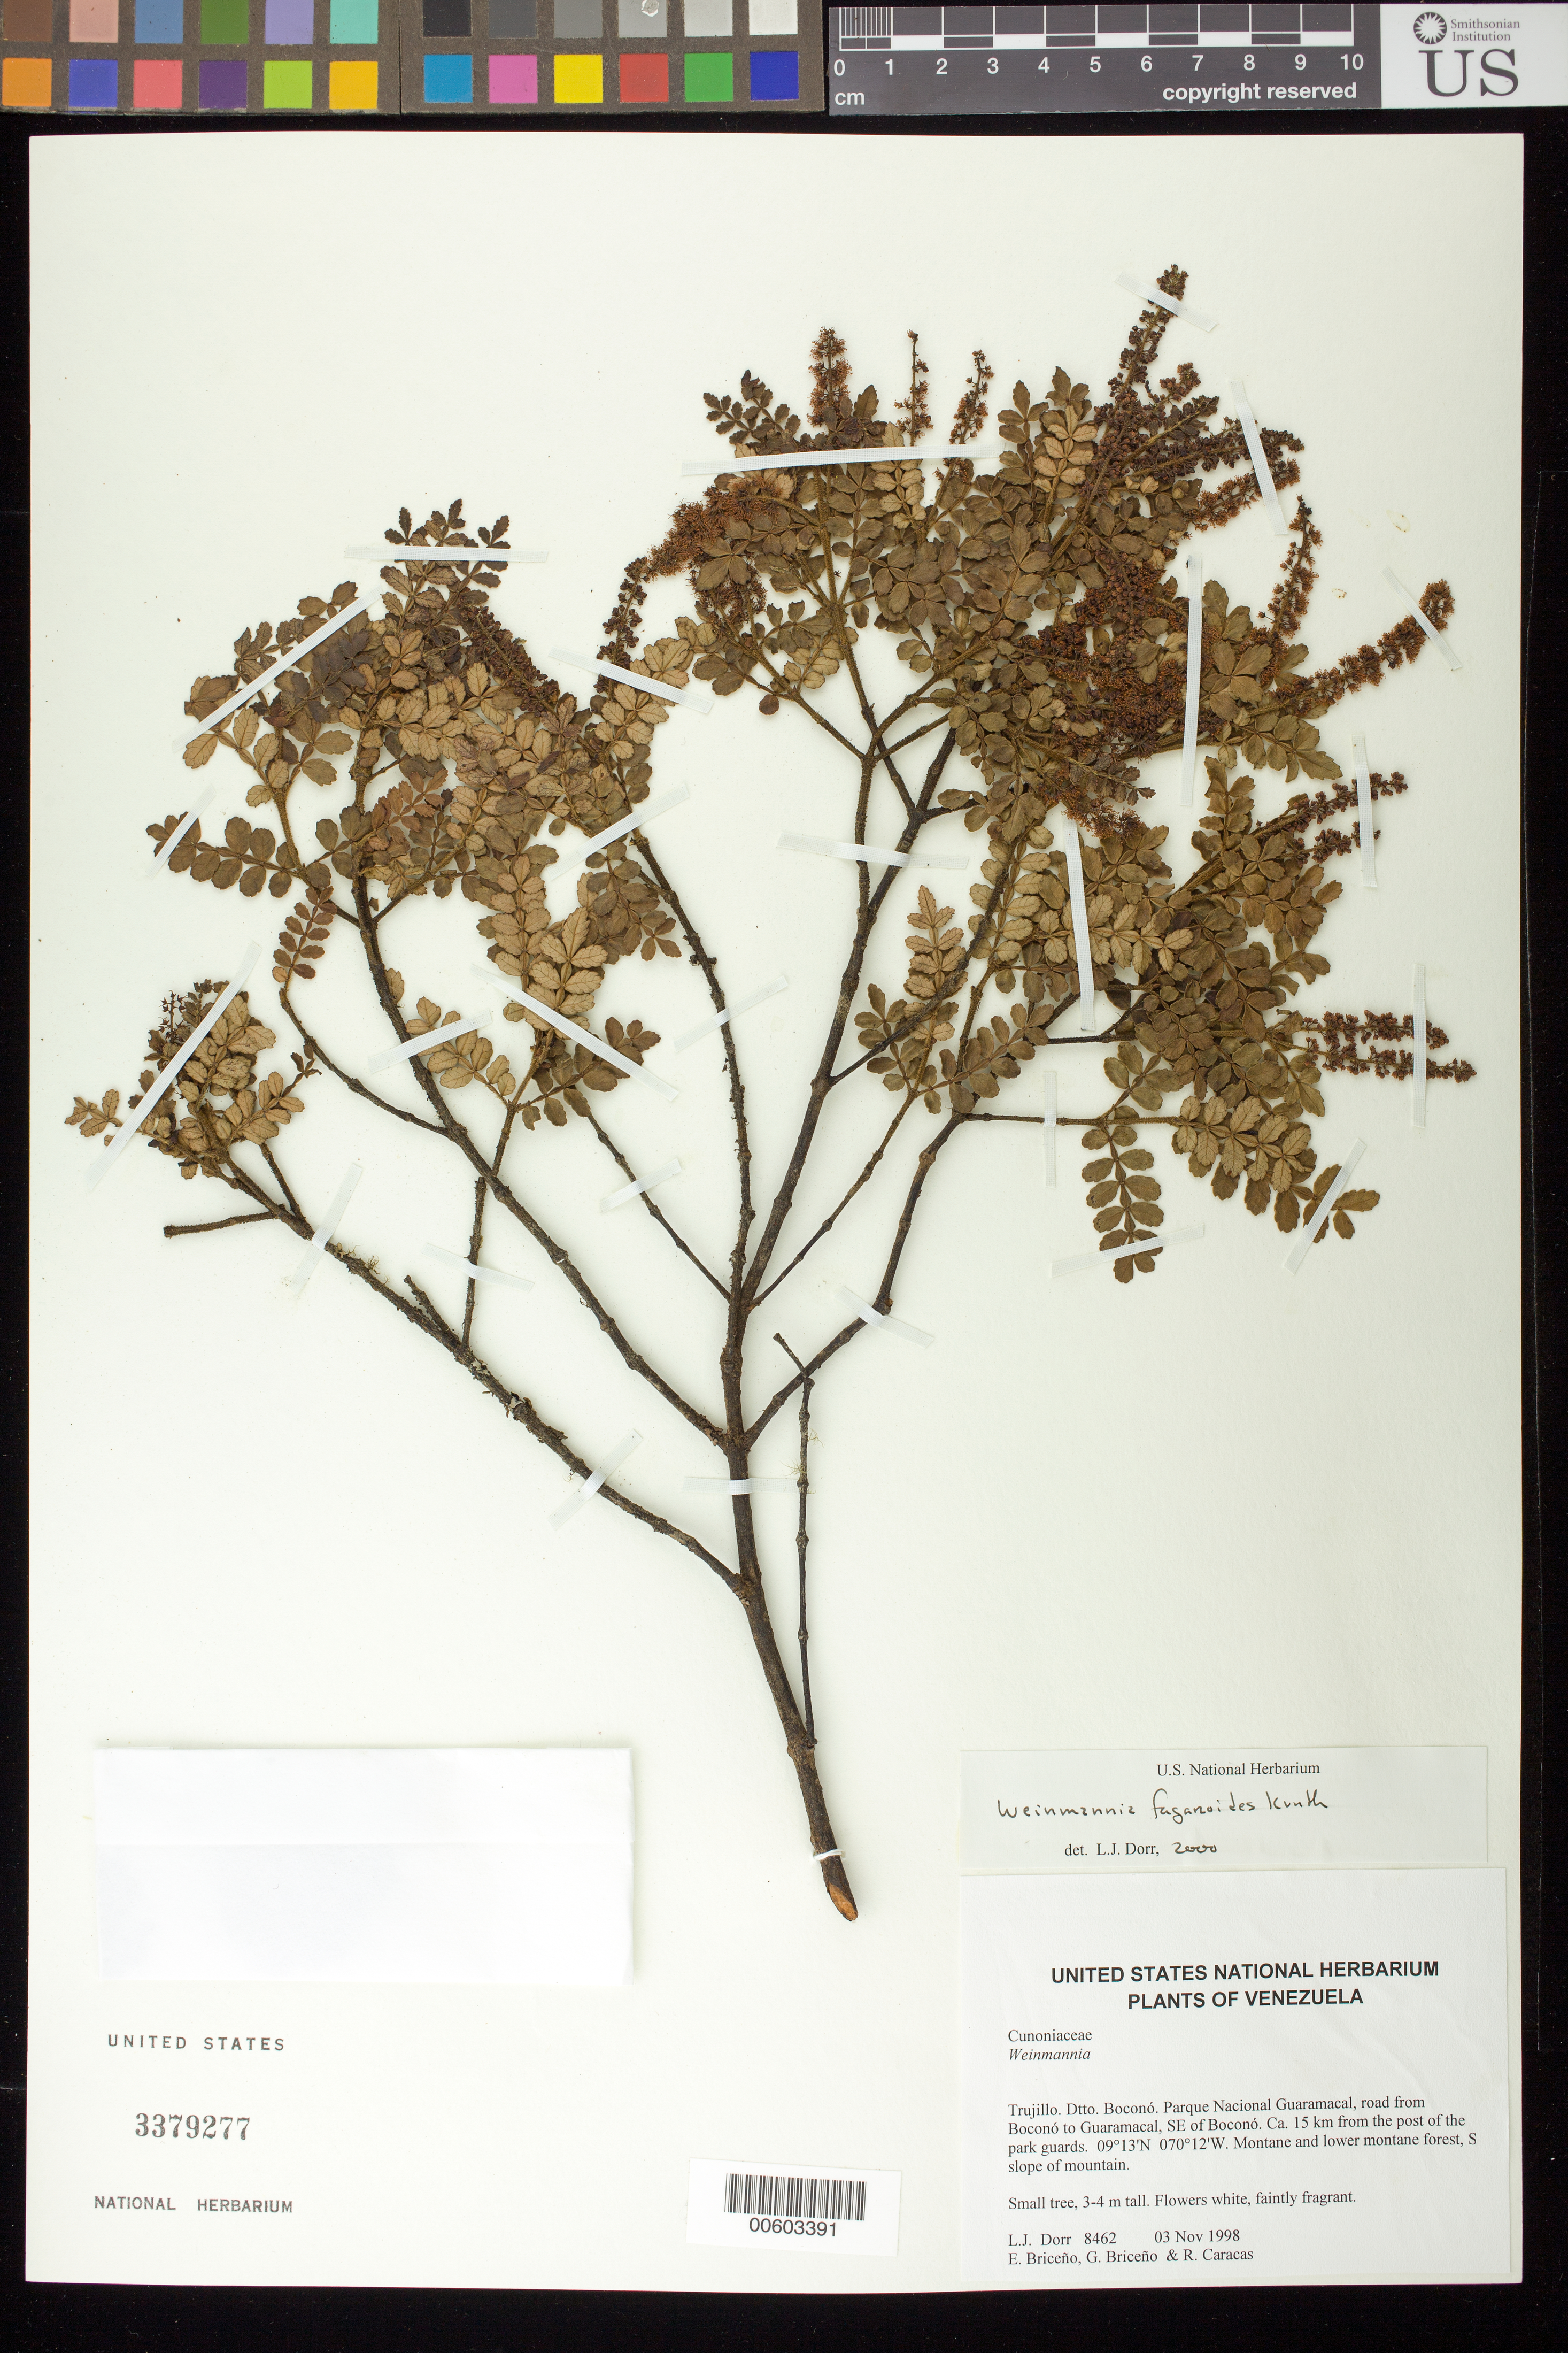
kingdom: Plantae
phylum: Tracheophyta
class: Magnoliopsida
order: Oxalidales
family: Cunoniaceae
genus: Weinmannia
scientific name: Weinmannia fagaroides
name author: Kunth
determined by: Dorr, L. J., (BOT), Smithsonian Institution - National Museum of Natural History (UNITED STATES)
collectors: L. J. Dorr, E. Briceño, G. Briceño & R. Caracas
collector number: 8462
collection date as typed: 03 Nov 1998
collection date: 1998-11-03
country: Venezuela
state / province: Trujillo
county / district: Boconó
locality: Parque Nacional Guaramacal, road from Boconó to Guaramacal, SE of Boconó, ca. 15 km from the post of the park guards.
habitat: Montane and lower montane forest, S slope of mountain.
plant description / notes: AAU, CTES, F, K, MO, NY, PORT, TEX, US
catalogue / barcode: US 3379277